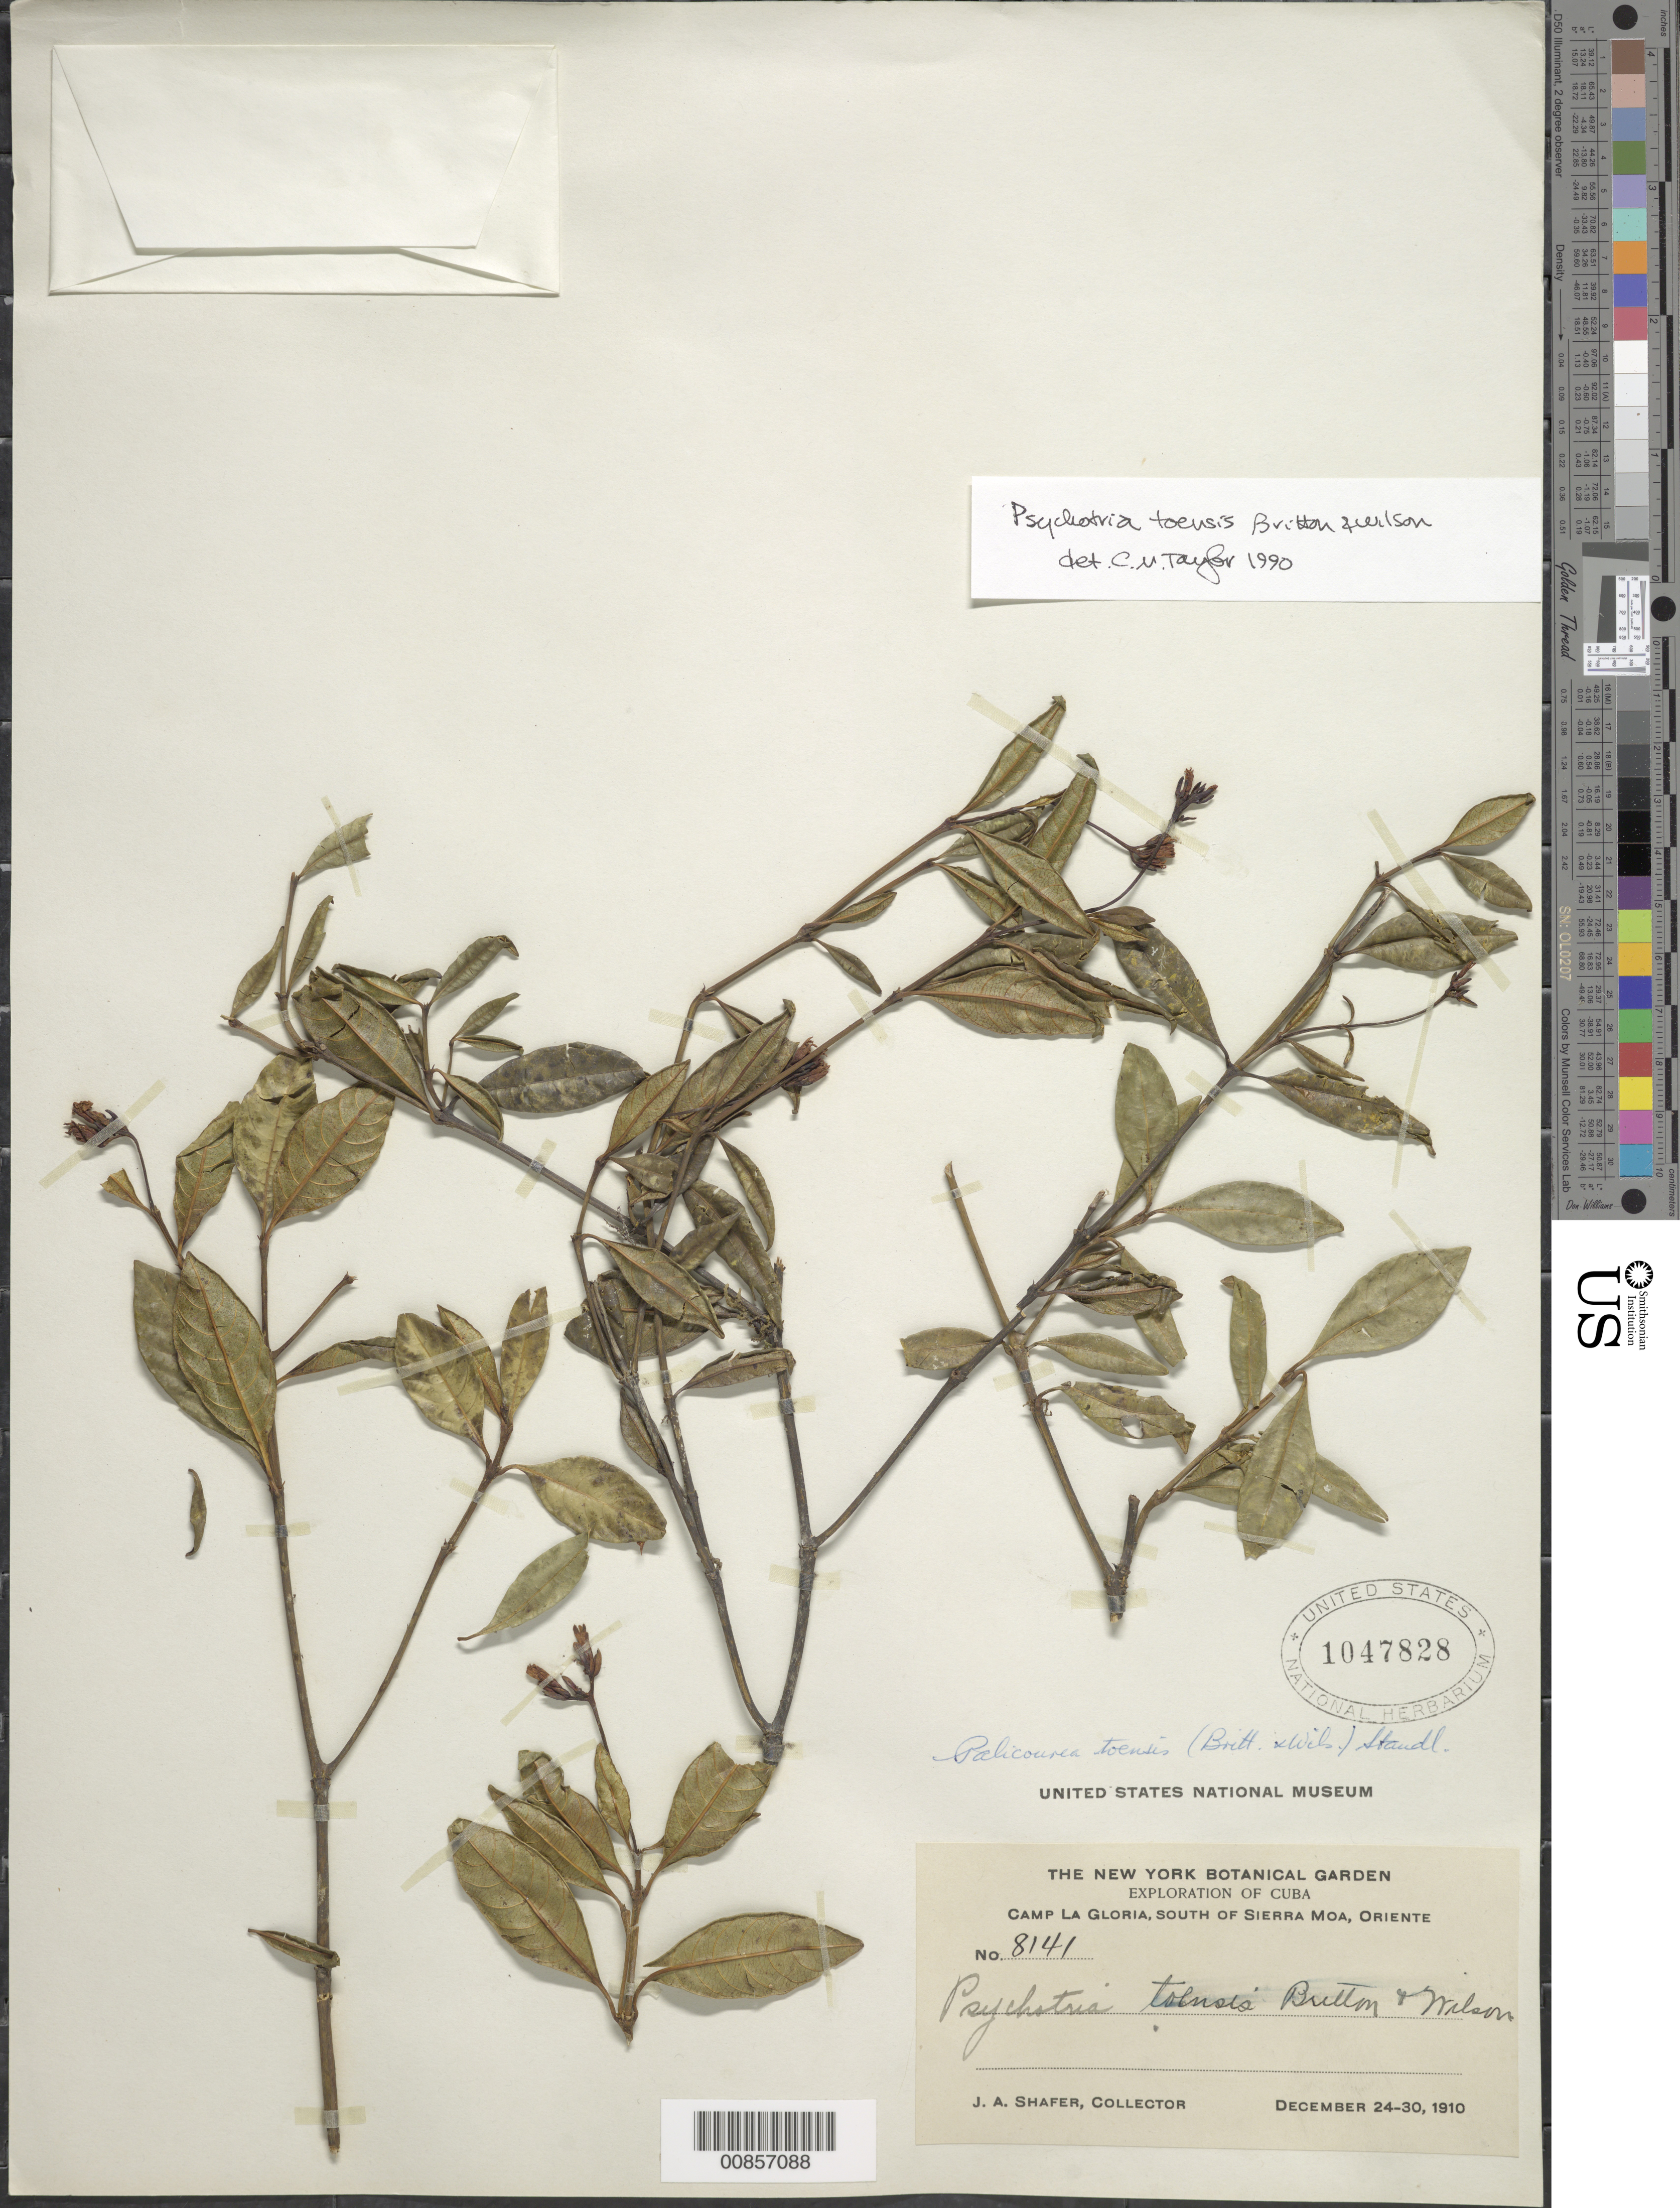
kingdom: Plantae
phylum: Tracheophyta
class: Magnoliopsida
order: Gentianales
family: Rubiaceae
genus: Psychotria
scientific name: Psychotria toensis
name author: Britton & P. Wilson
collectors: J. A. Shafer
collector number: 8141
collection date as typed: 24 Dec 1910 to 30 Dec 1910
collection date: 1910-12-24/1910-12-30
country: Cuba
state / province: Oriente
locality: Camp la Gloria, south of Sierra Moa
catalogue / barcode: US 1047828